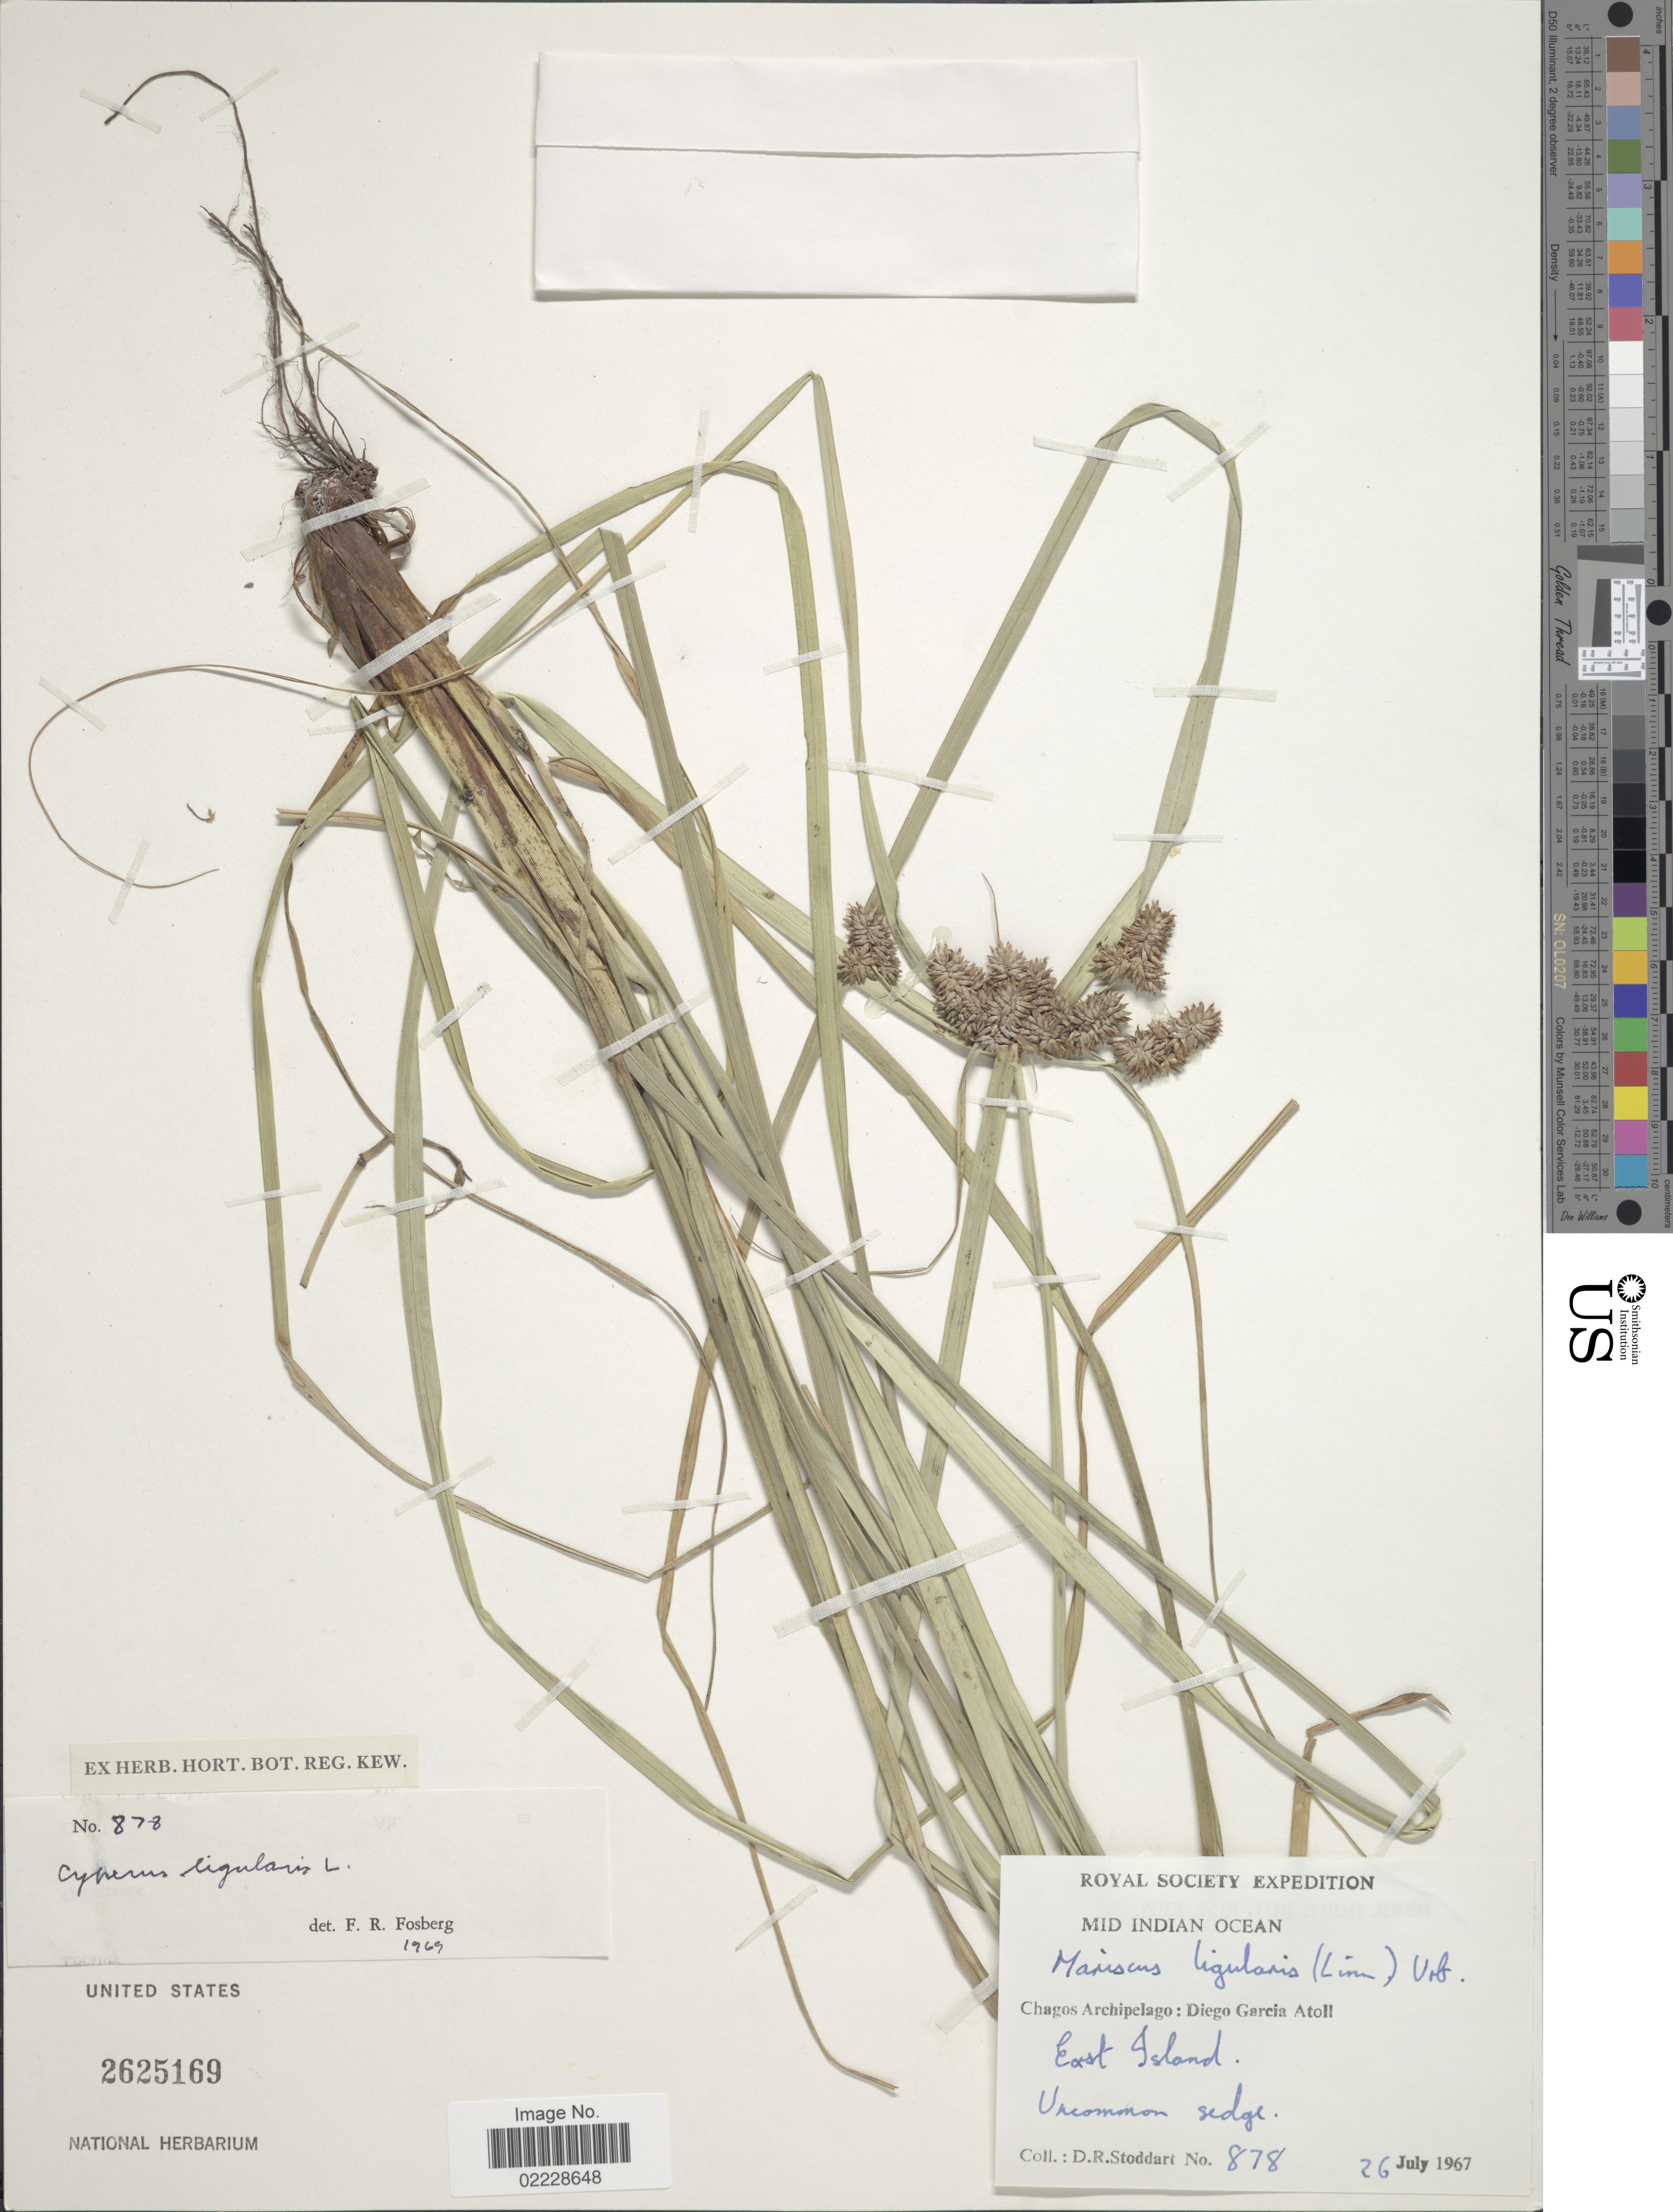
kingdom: Plantae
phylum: Tracheophyta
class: Liliopsida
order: Poales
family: Cyperaceae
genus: Cyperus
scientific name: Cyperus ligularis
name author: L.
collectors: D. R. Stoddart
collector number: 878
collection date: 1967-07-26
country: British Indian Ocean Territory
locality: Chagos Archipelago: Diego Garcia Atoll, East Island. Uncommon Sedge. Mid Indian Ocean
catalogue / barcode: US 2625169